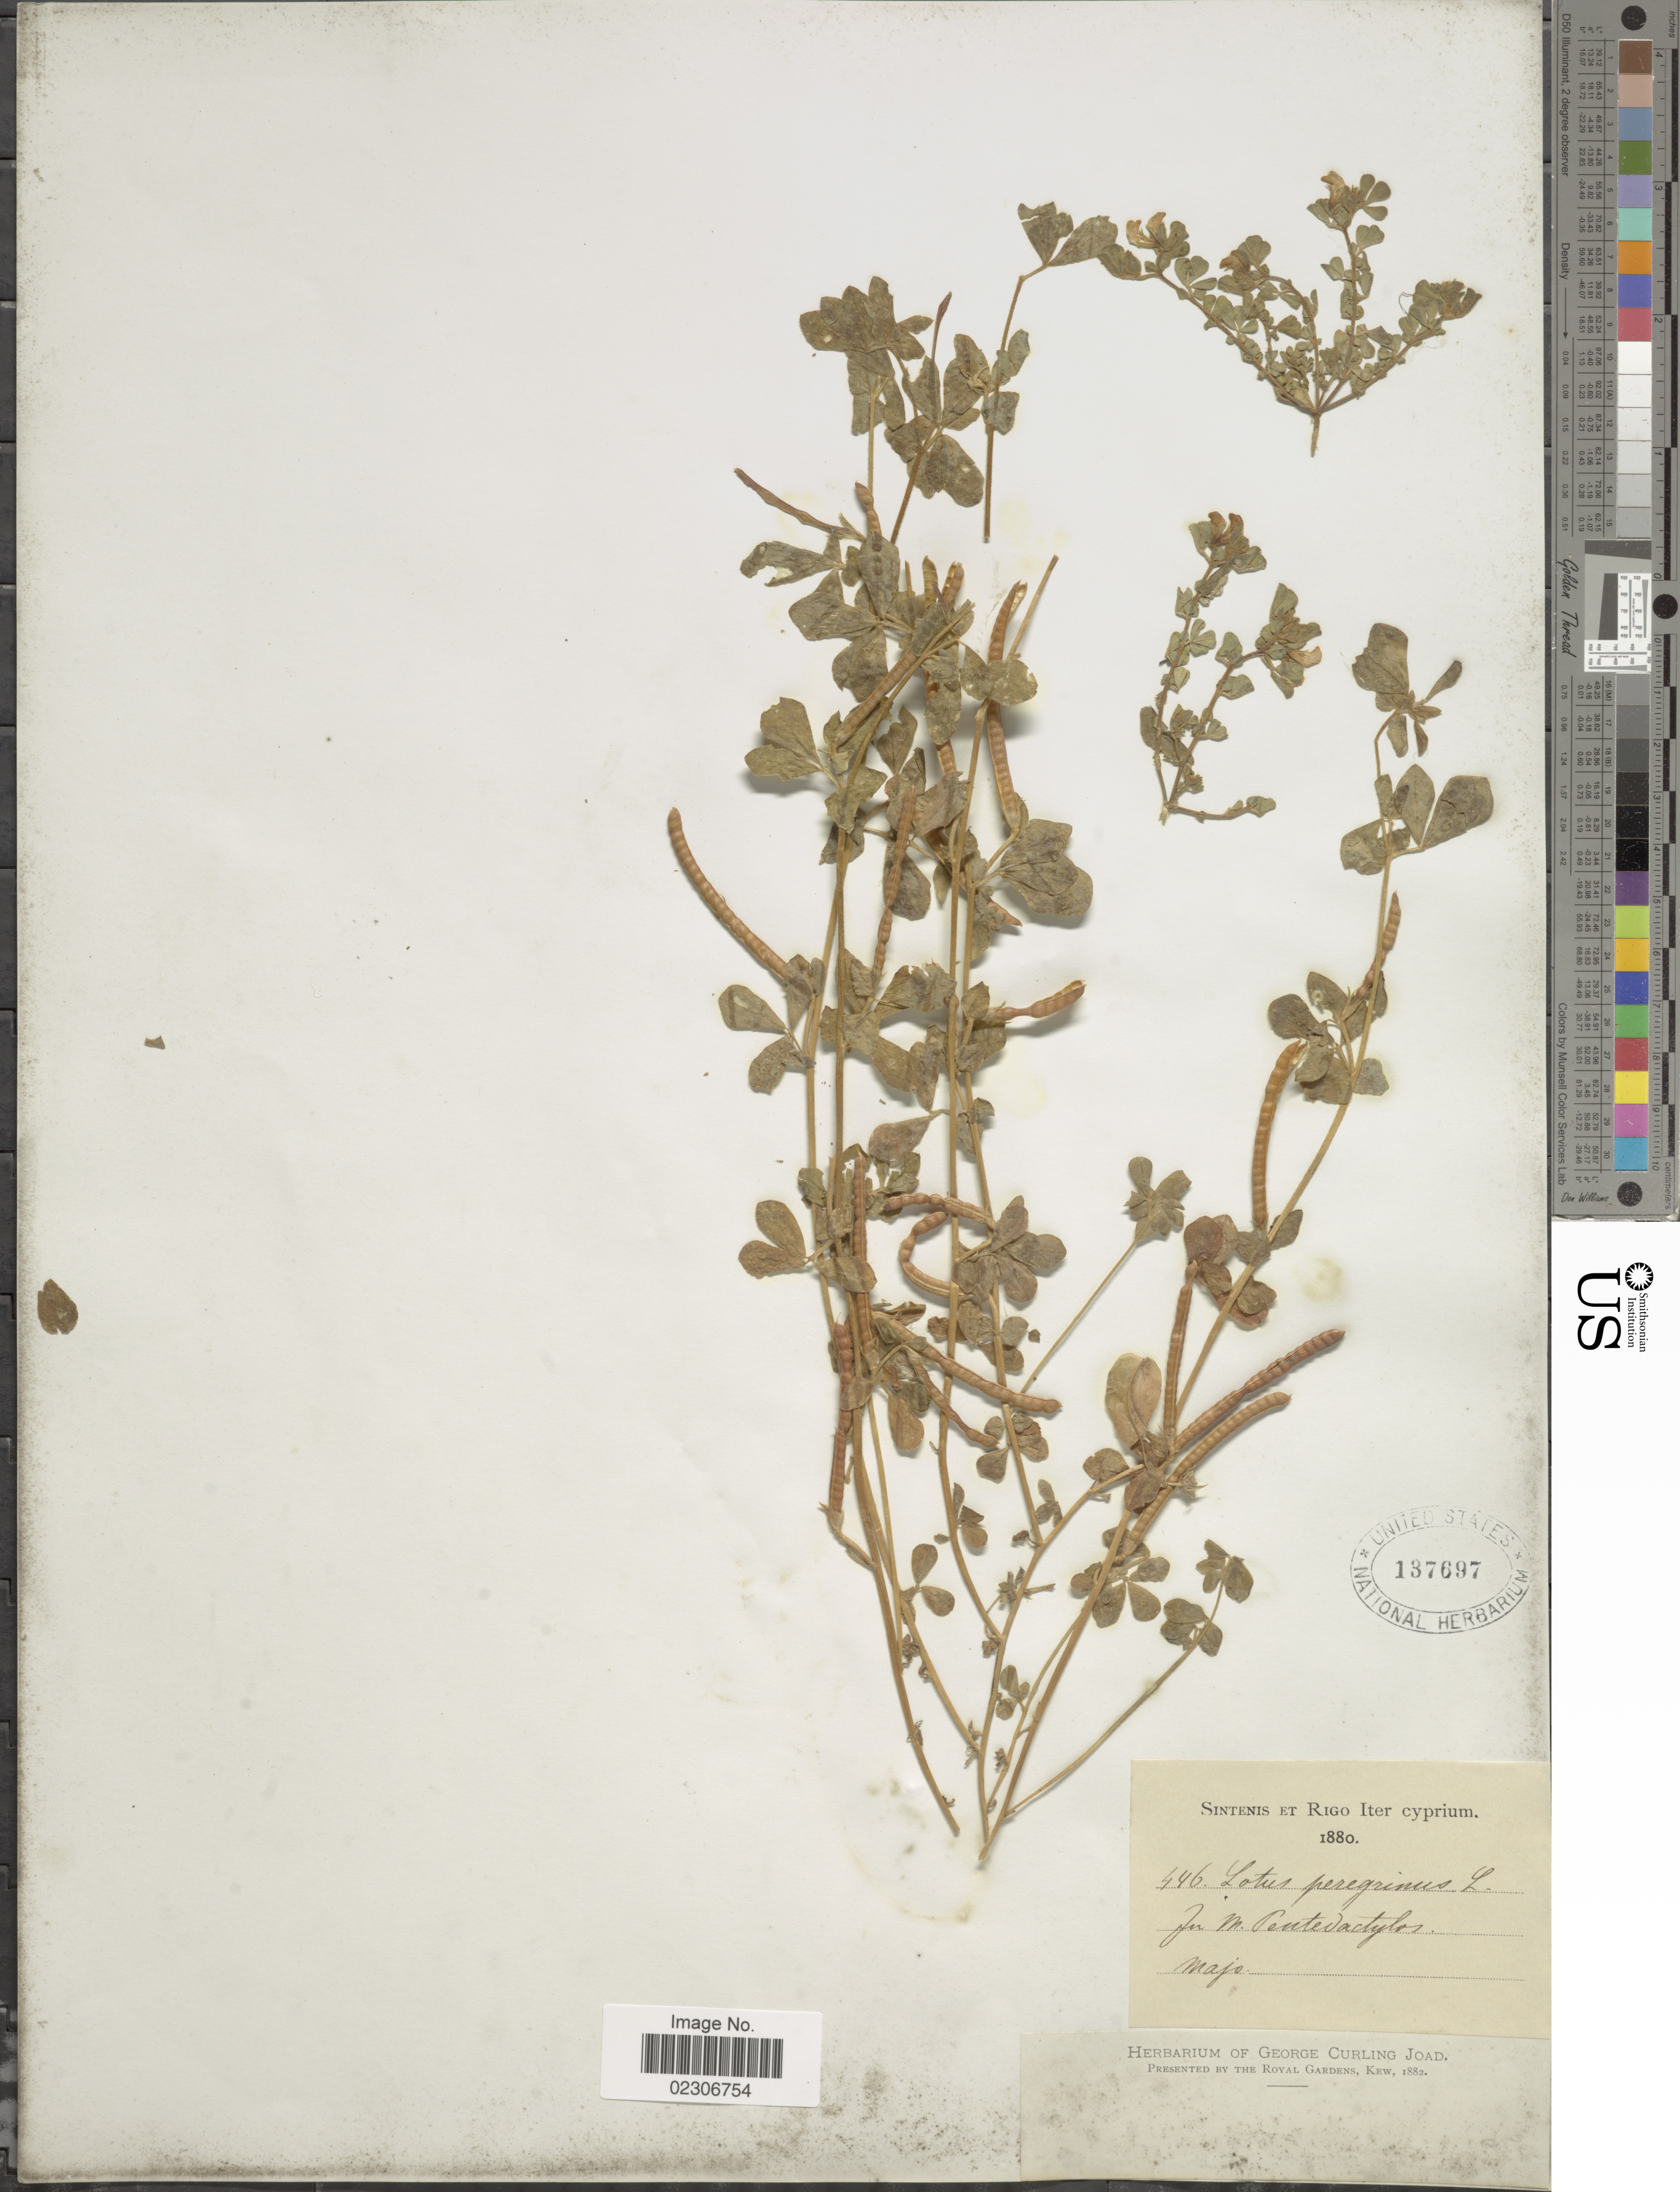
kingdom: Plantae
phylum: Tracheophyta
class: Magnoliopsida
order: Fabales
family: Fabaceae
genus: Lotus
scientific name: Lotus peregrinus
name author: L.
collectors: -. Sintenis & Rigo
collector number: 446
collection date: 1880-05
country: Cyprus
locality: Iter Cyprium, In M. Pentedadylos [interpreted].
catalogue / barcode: US 137697